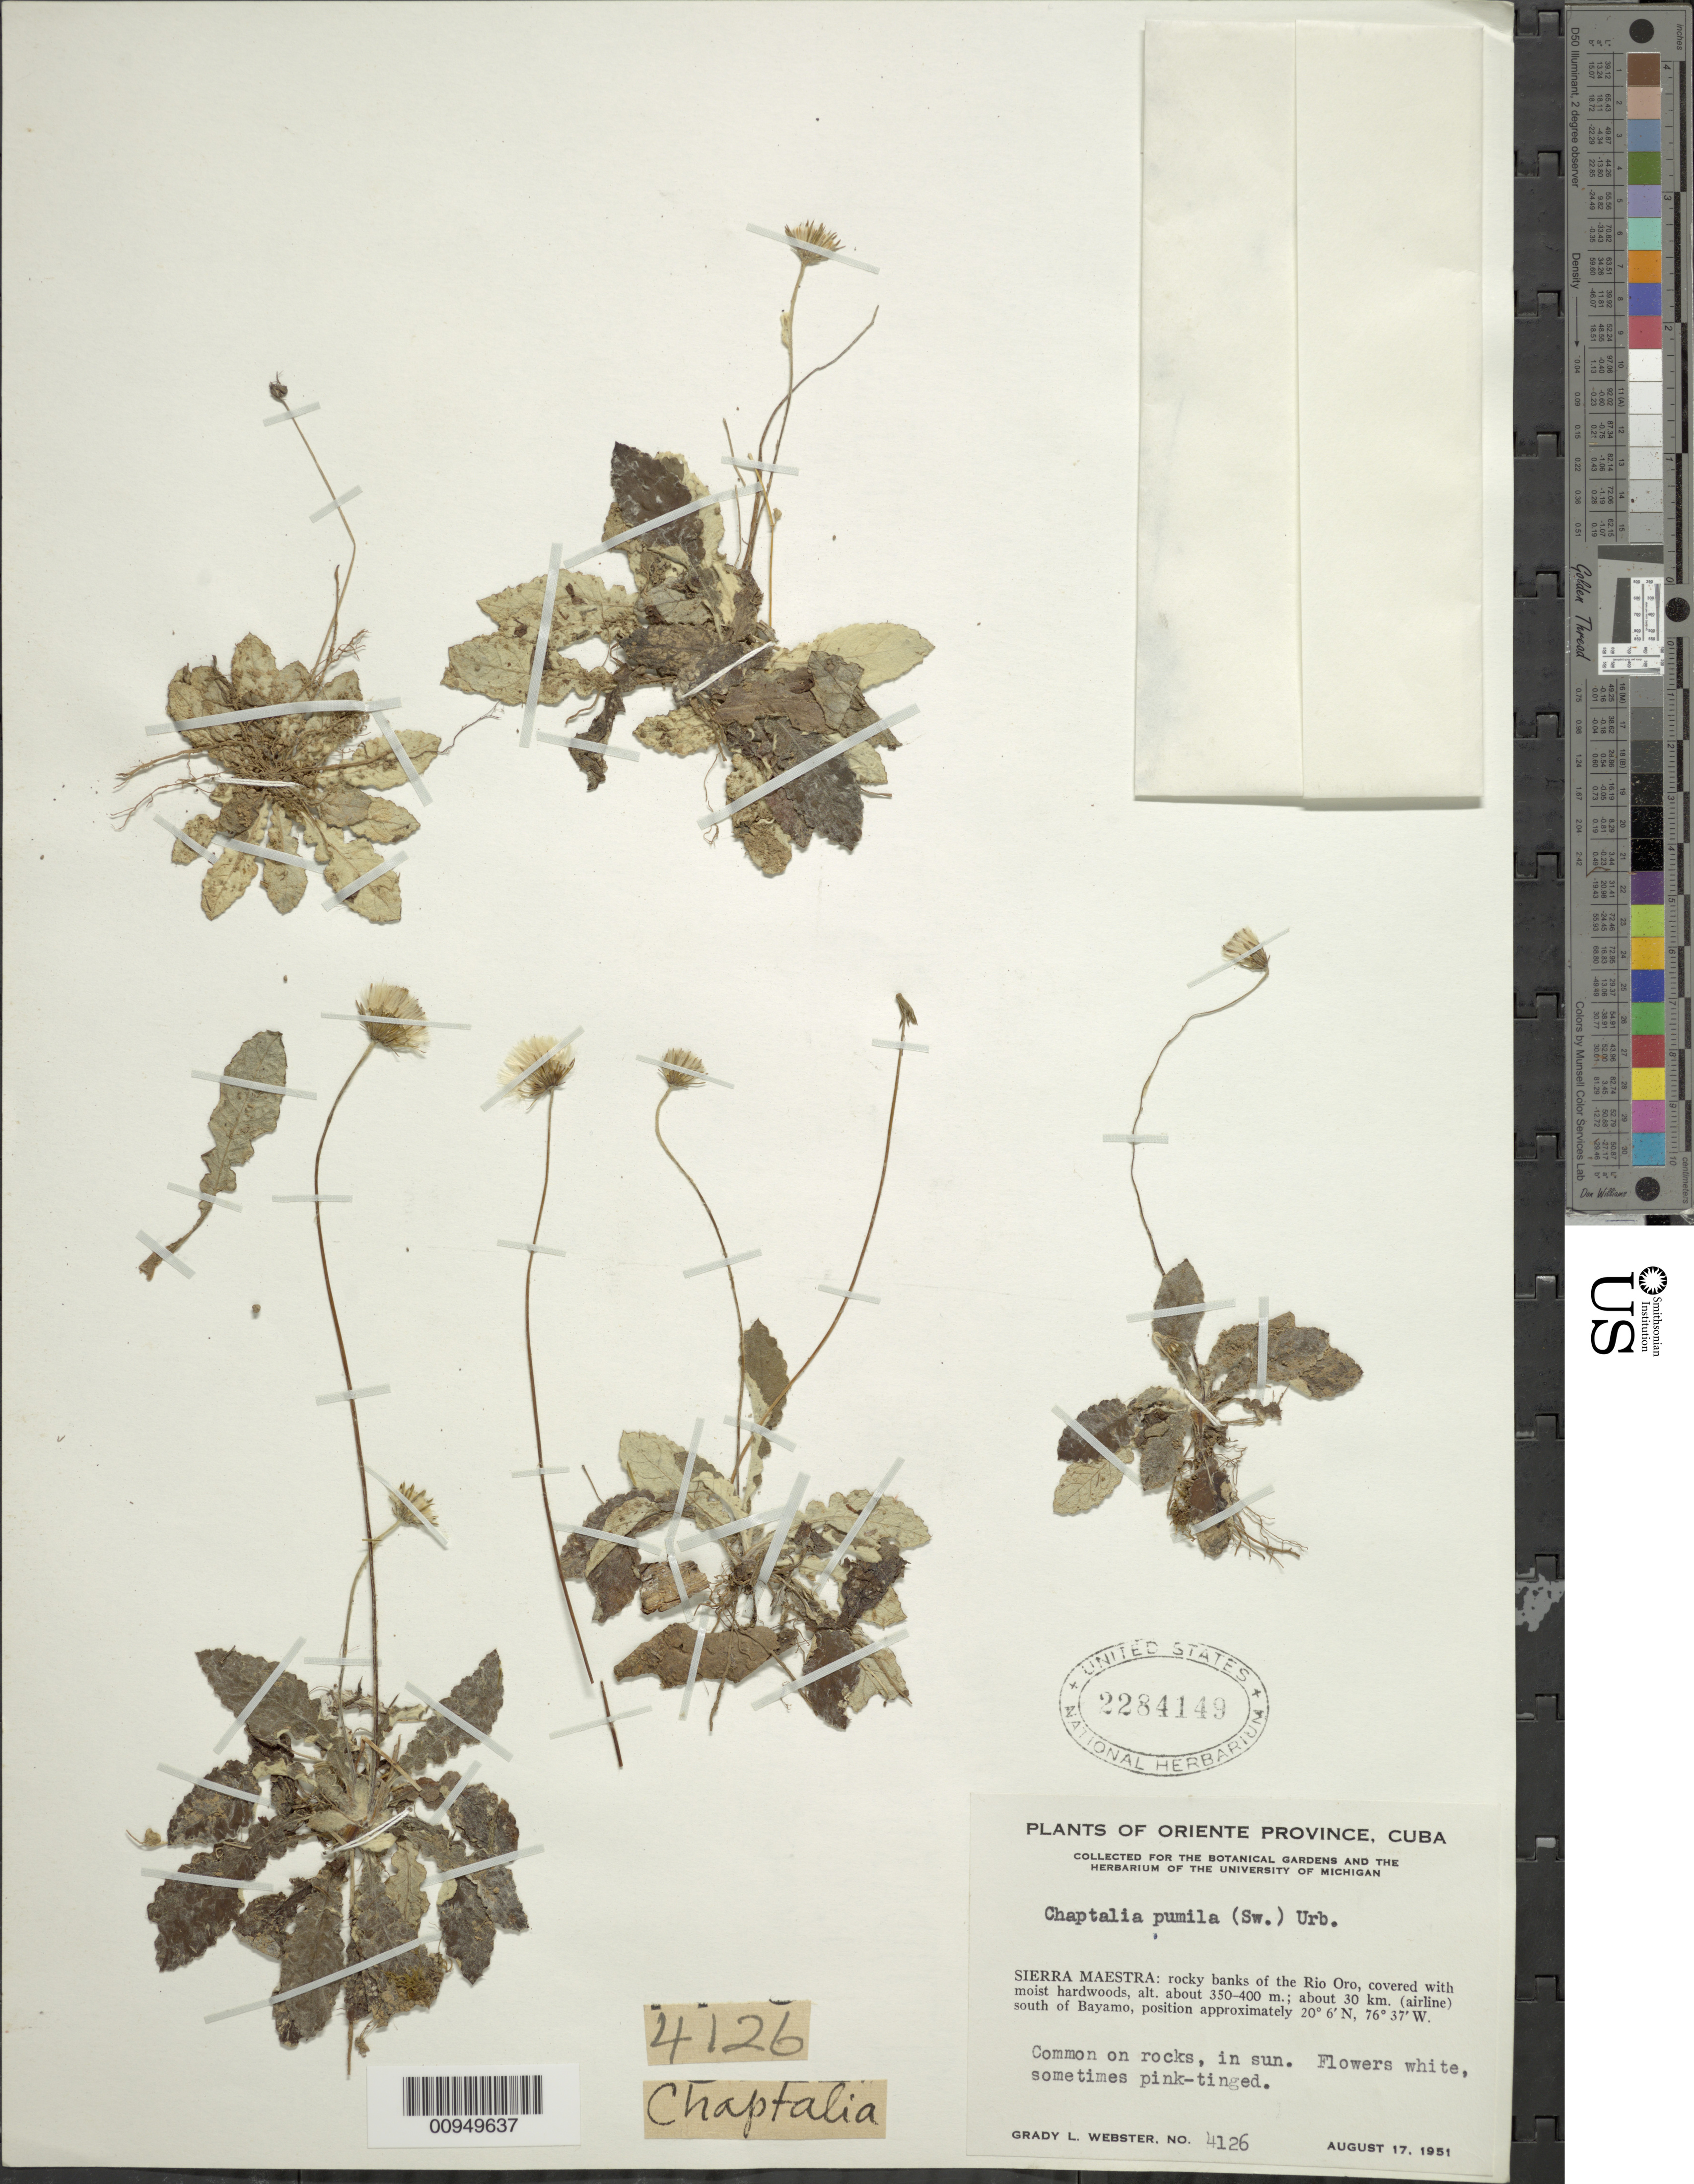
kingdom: Plantae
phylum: Tracheophyta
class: Magnoliopsida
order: Asterales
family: Asteraceae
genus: Chaptalia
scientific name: Chaptalia pumila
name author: (Sw.) Urb.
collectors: G. L. Webster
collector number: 4126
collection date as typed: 17 Aug 1951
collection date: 1951-08-17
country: Cuba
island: Cuba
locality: Sierra Maestra, rocky banks of the Rio Oro, about 30 km (airline) S of Bayamo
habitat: On rocks, in sun; rocky banks covered with moist hardwoods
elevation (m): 350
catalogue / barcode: US 2284149